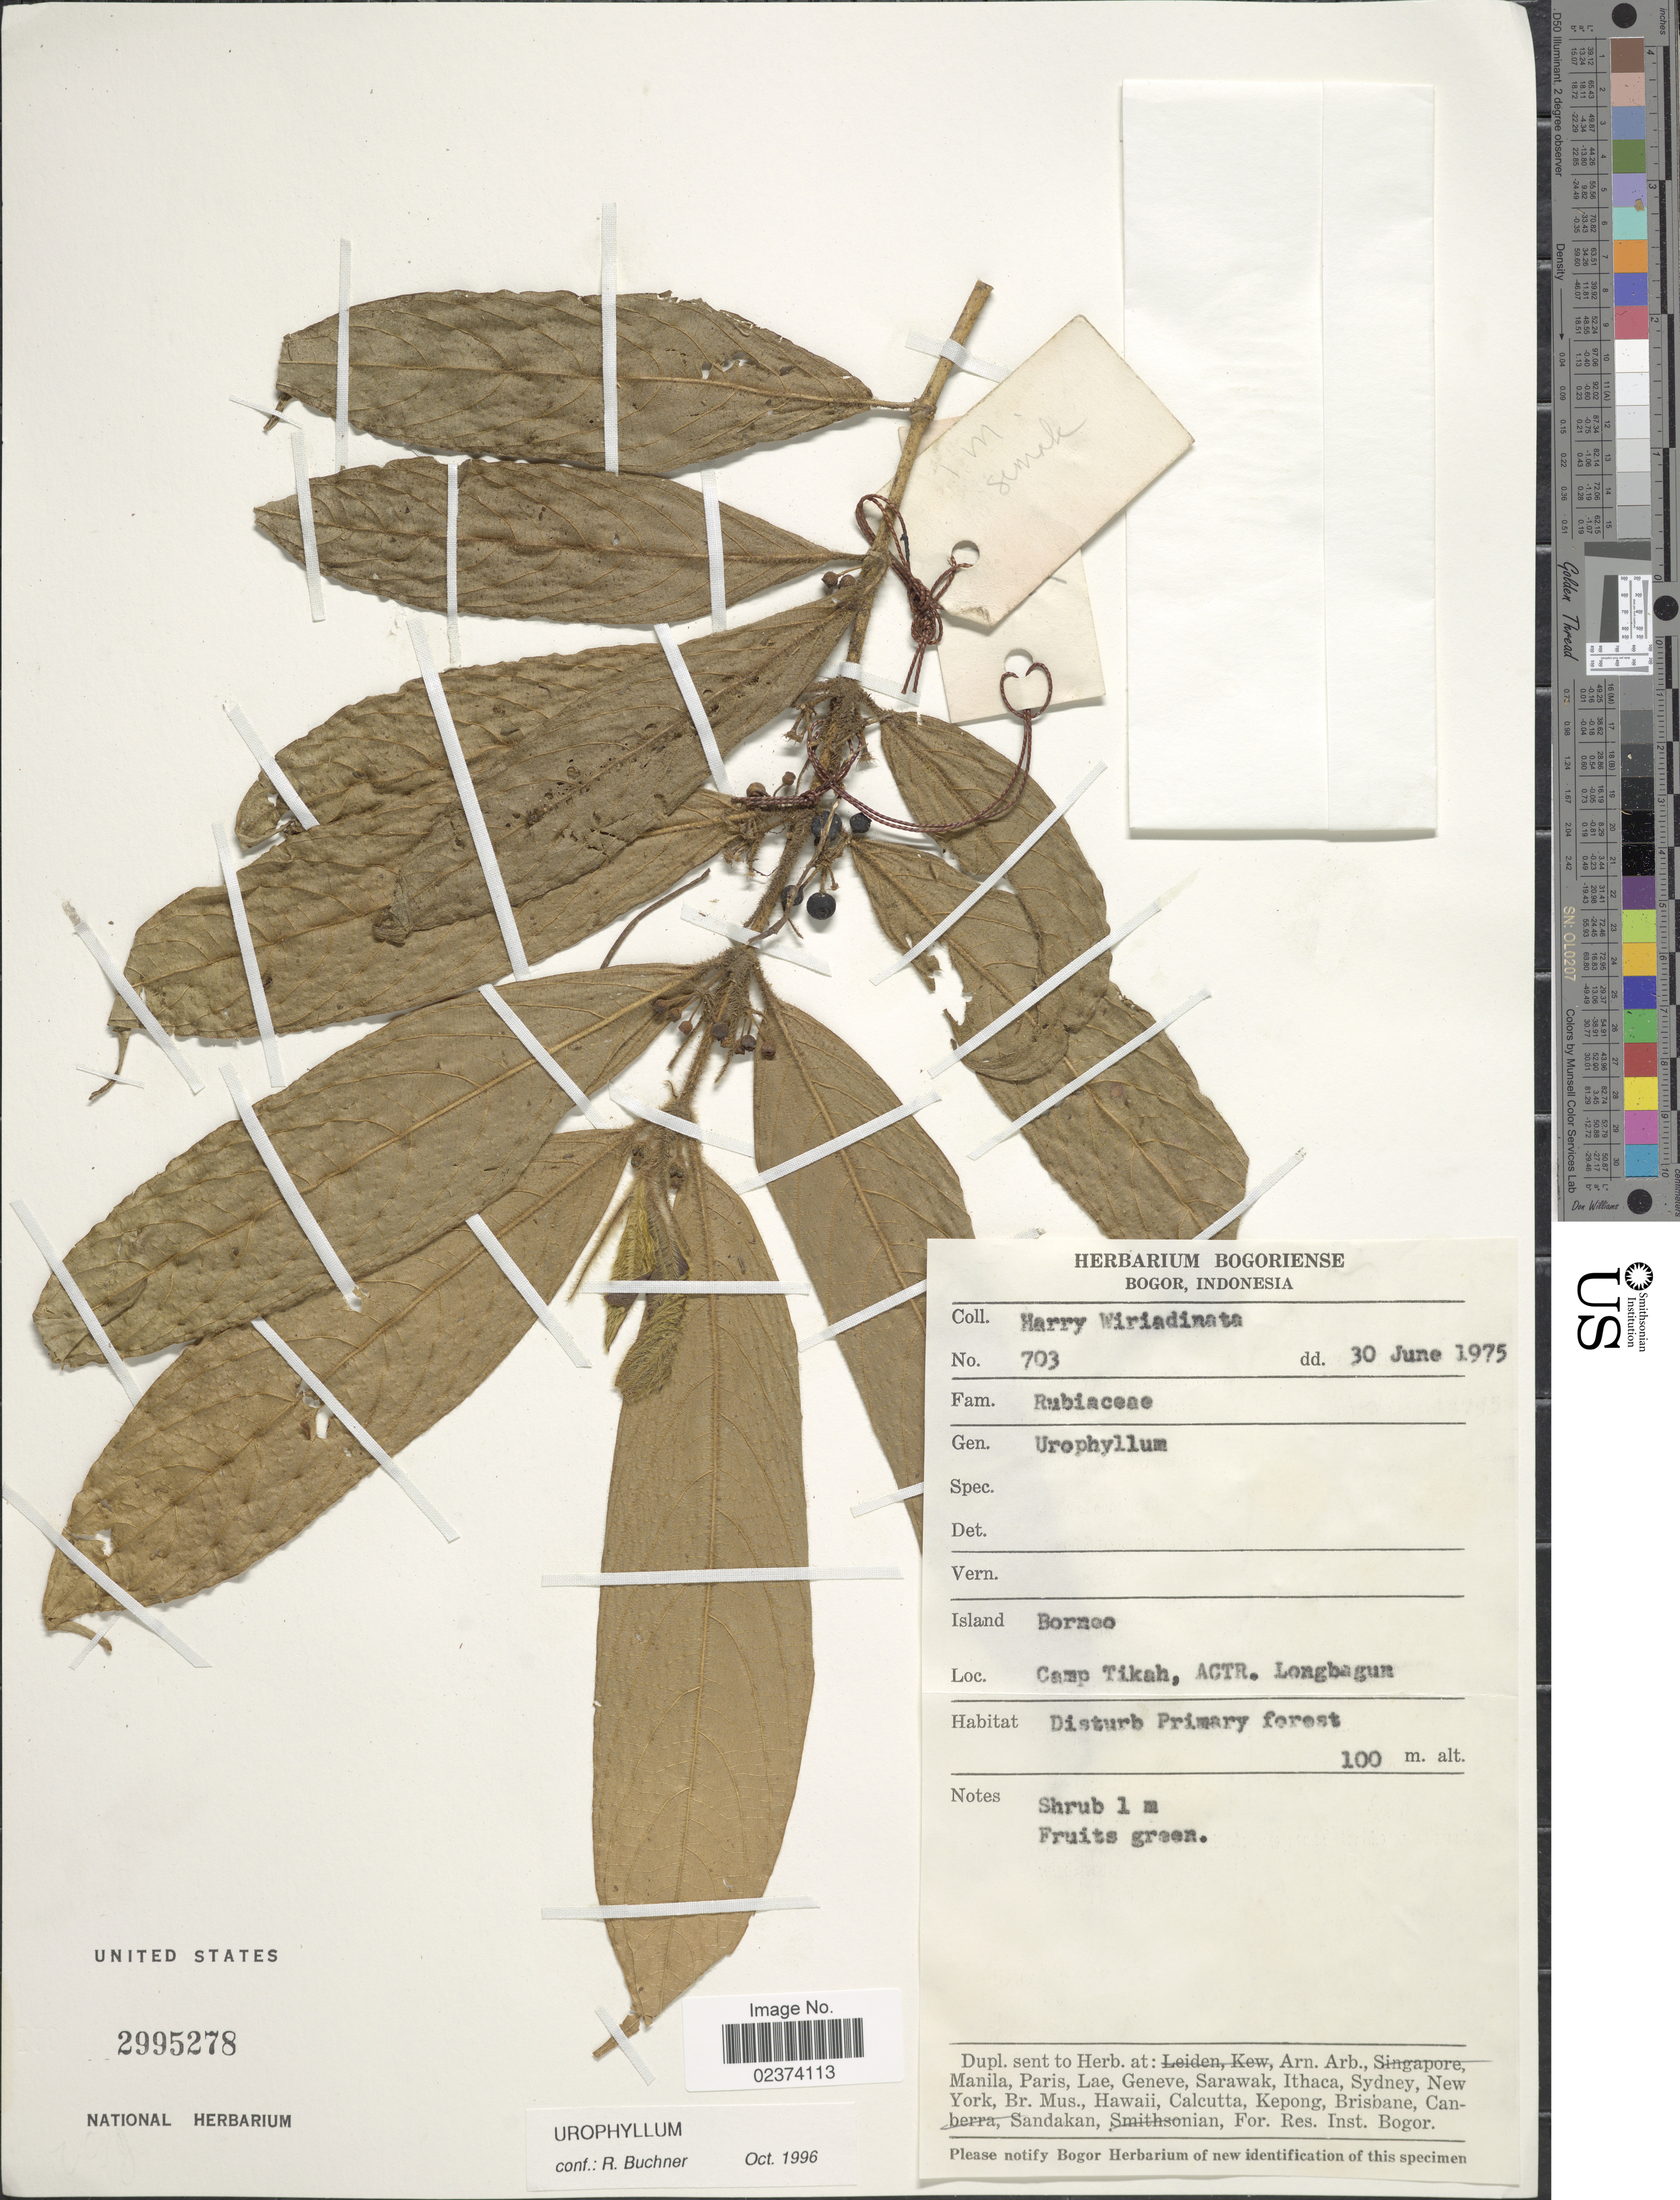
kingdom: Plantae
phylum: Tracheophyta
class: Magnoliopsida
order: Gentianales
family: Rubiaceae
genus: Urophyllum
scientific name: Urophyllum sp.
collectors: H. Wiriadinata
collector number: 703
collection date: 1975-06-30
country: Indonesia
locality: Borneo, Camp Tikah, ACTR. Longbagun.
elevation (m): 100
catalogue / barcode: US 2995278